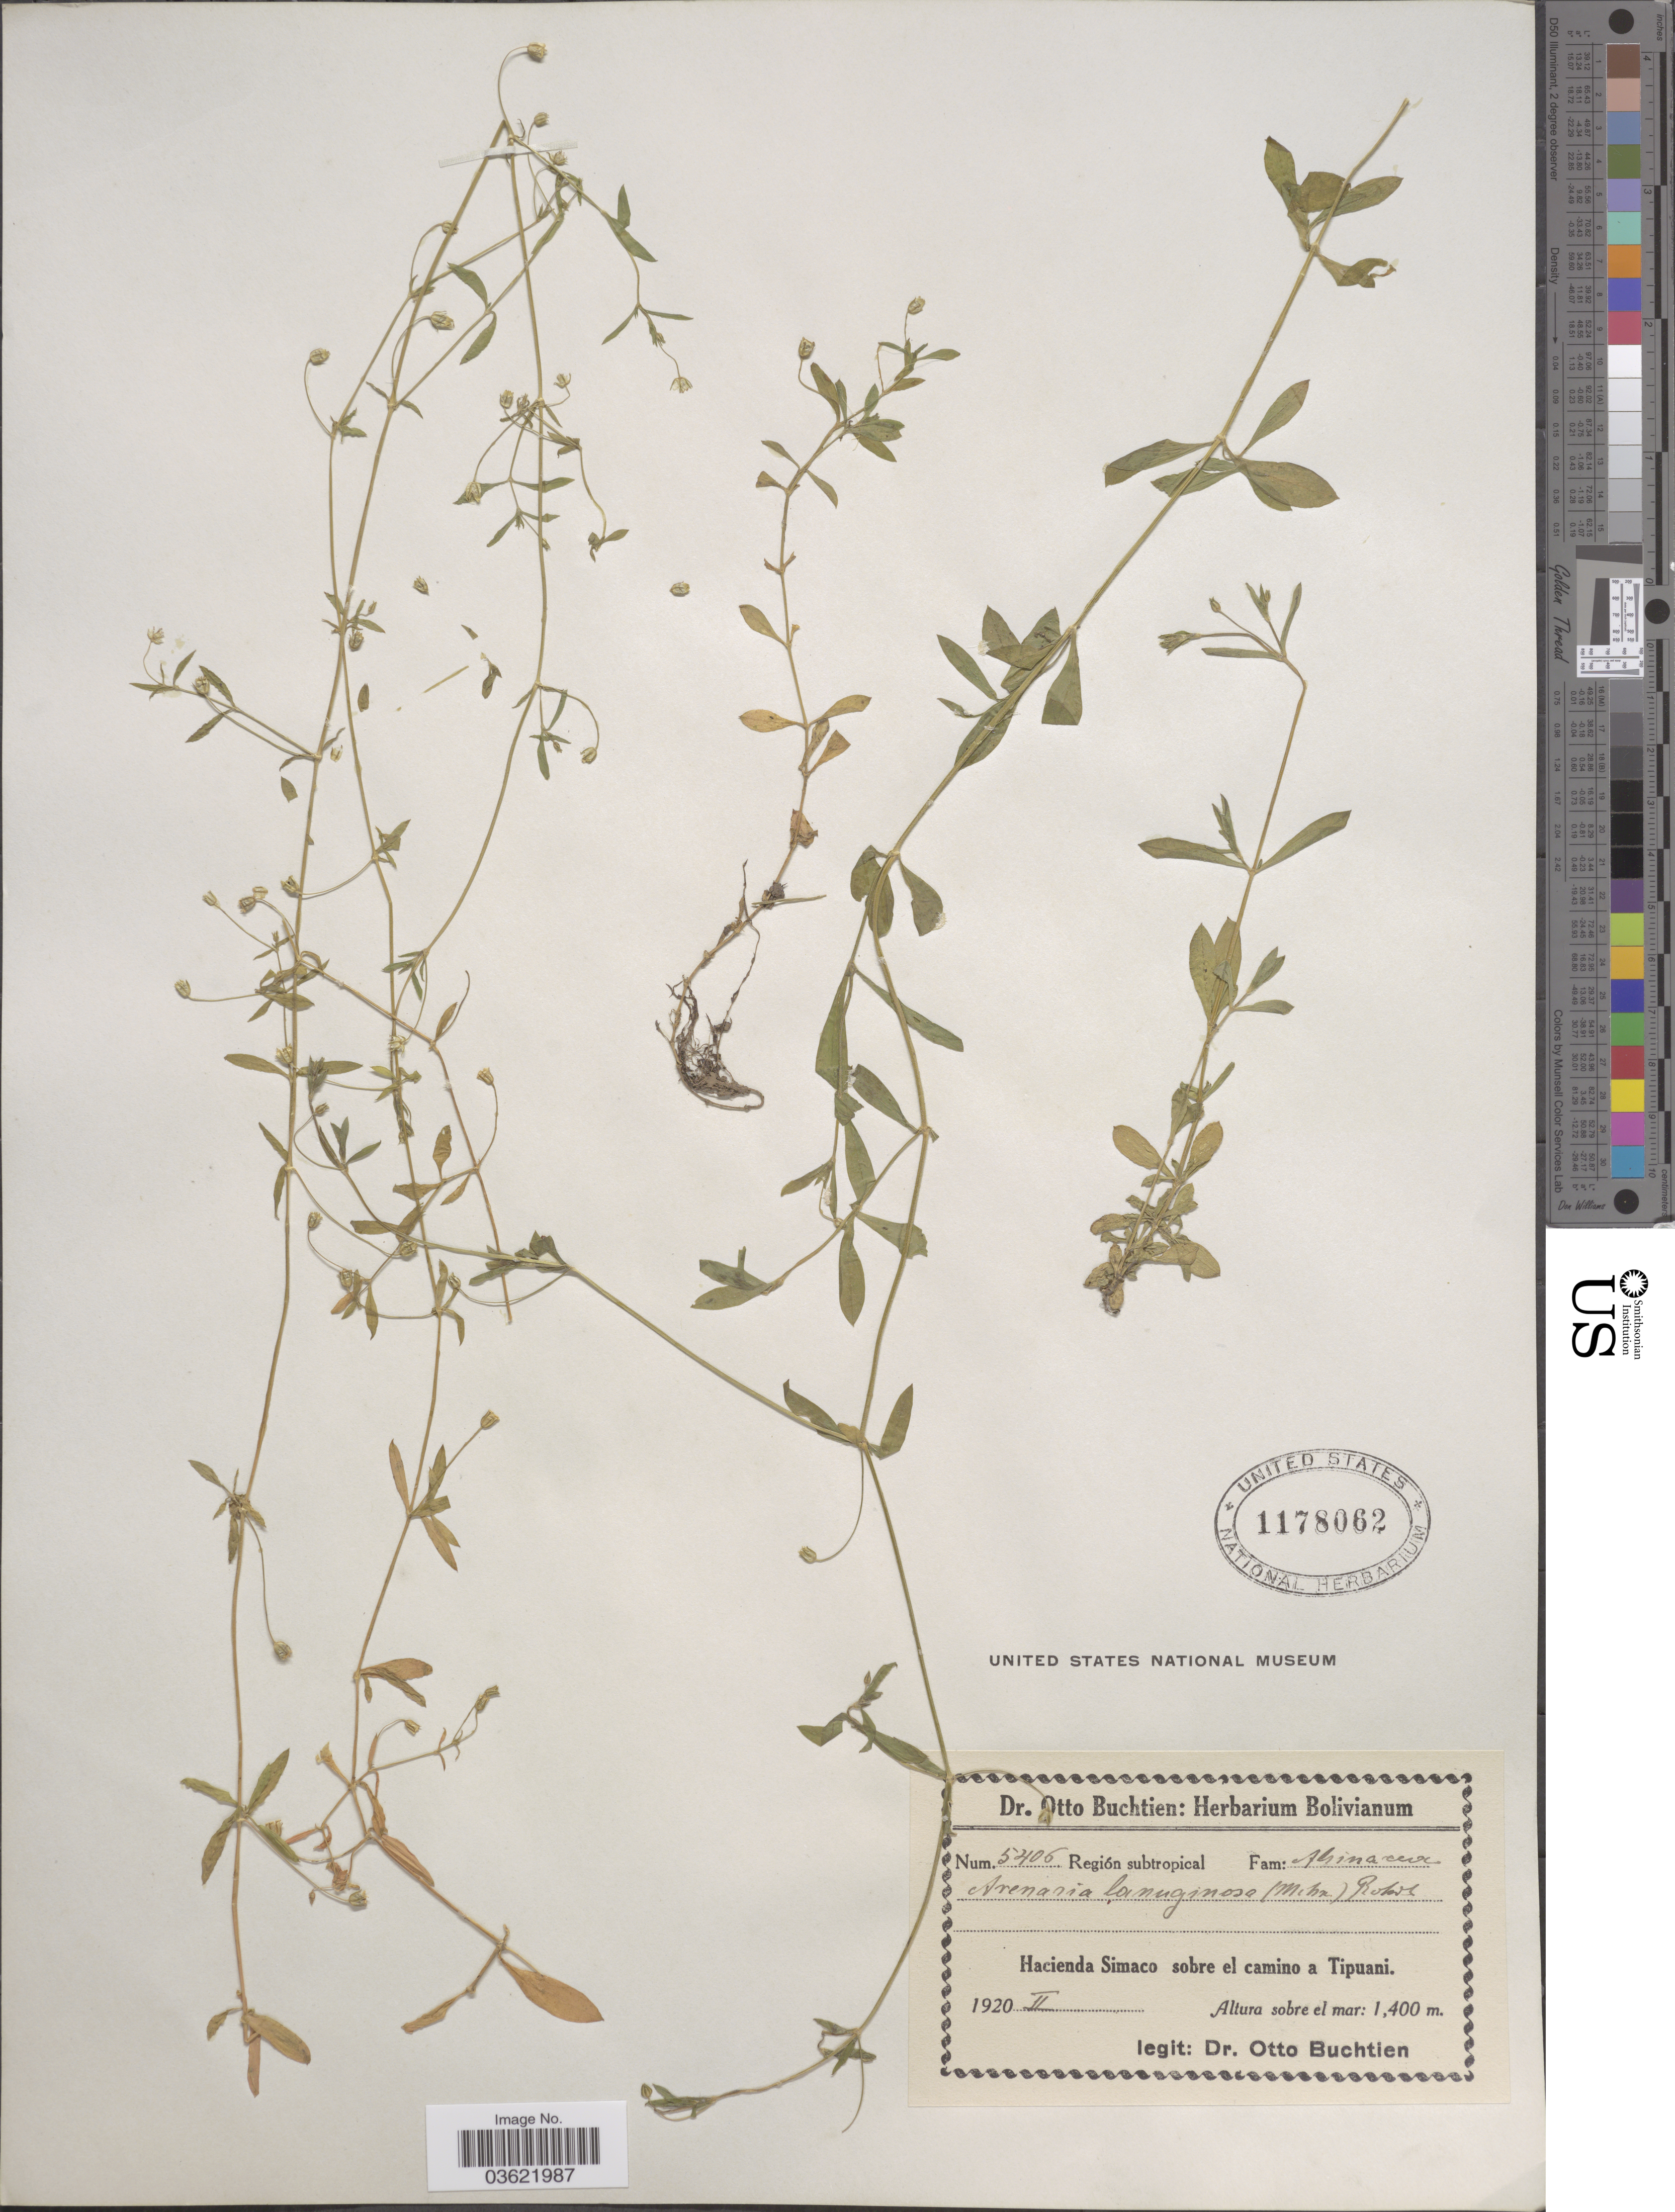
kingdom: Plantae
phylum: Tracheophyta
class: Magnoliopsida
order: Caryophyllales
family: Caryophyllaceae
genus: Arenaria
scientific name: Arenaria lanuginosa var. megalantha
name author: Rohrb.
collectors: O. Buchtien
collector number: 5406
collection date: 1920-02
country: Bolivia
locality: Región subtropical. Hacienda Simaco sobre el camino a Tipuani.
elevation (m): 1400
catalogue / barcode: US 1178062